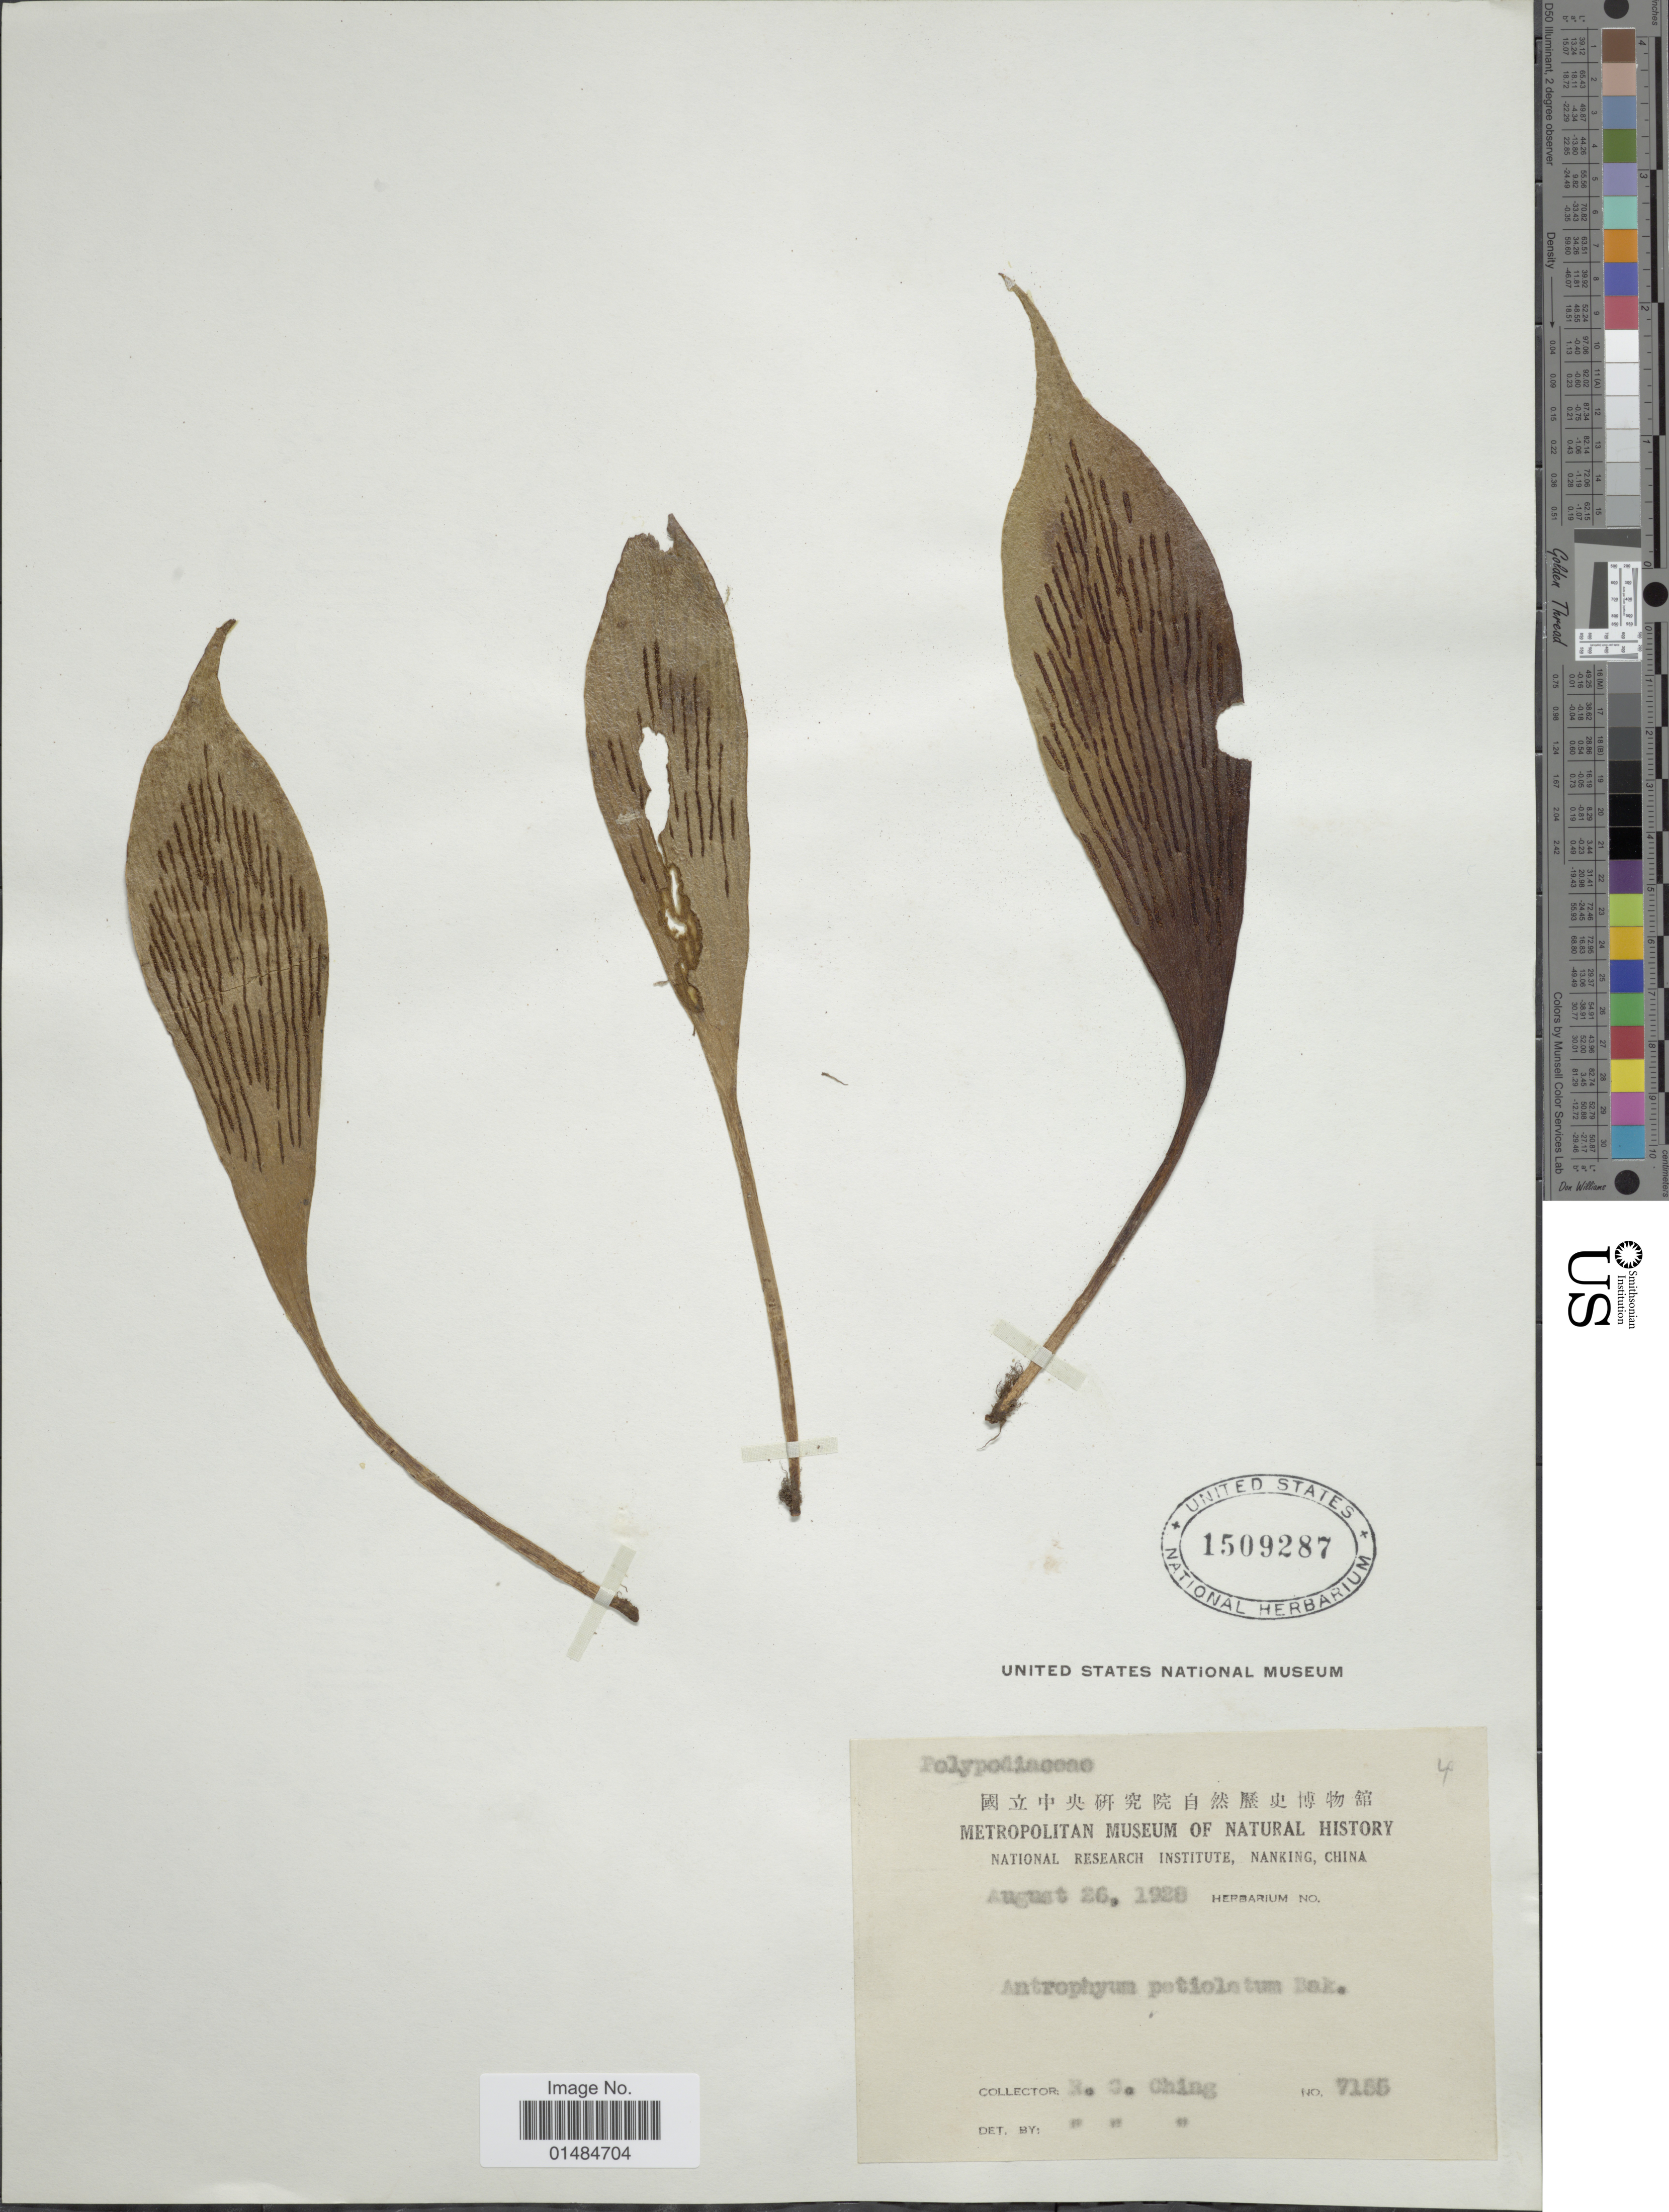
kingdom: Plantae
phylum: Tracheophyta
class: Polypodiopsida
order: Polypodiales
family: Pteridaceae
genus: Antrophyum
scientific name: Antrophyum obovatum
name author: Baker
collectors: R. C. Ching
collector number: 7155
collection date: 1928-08-26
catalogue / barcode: US 1509287